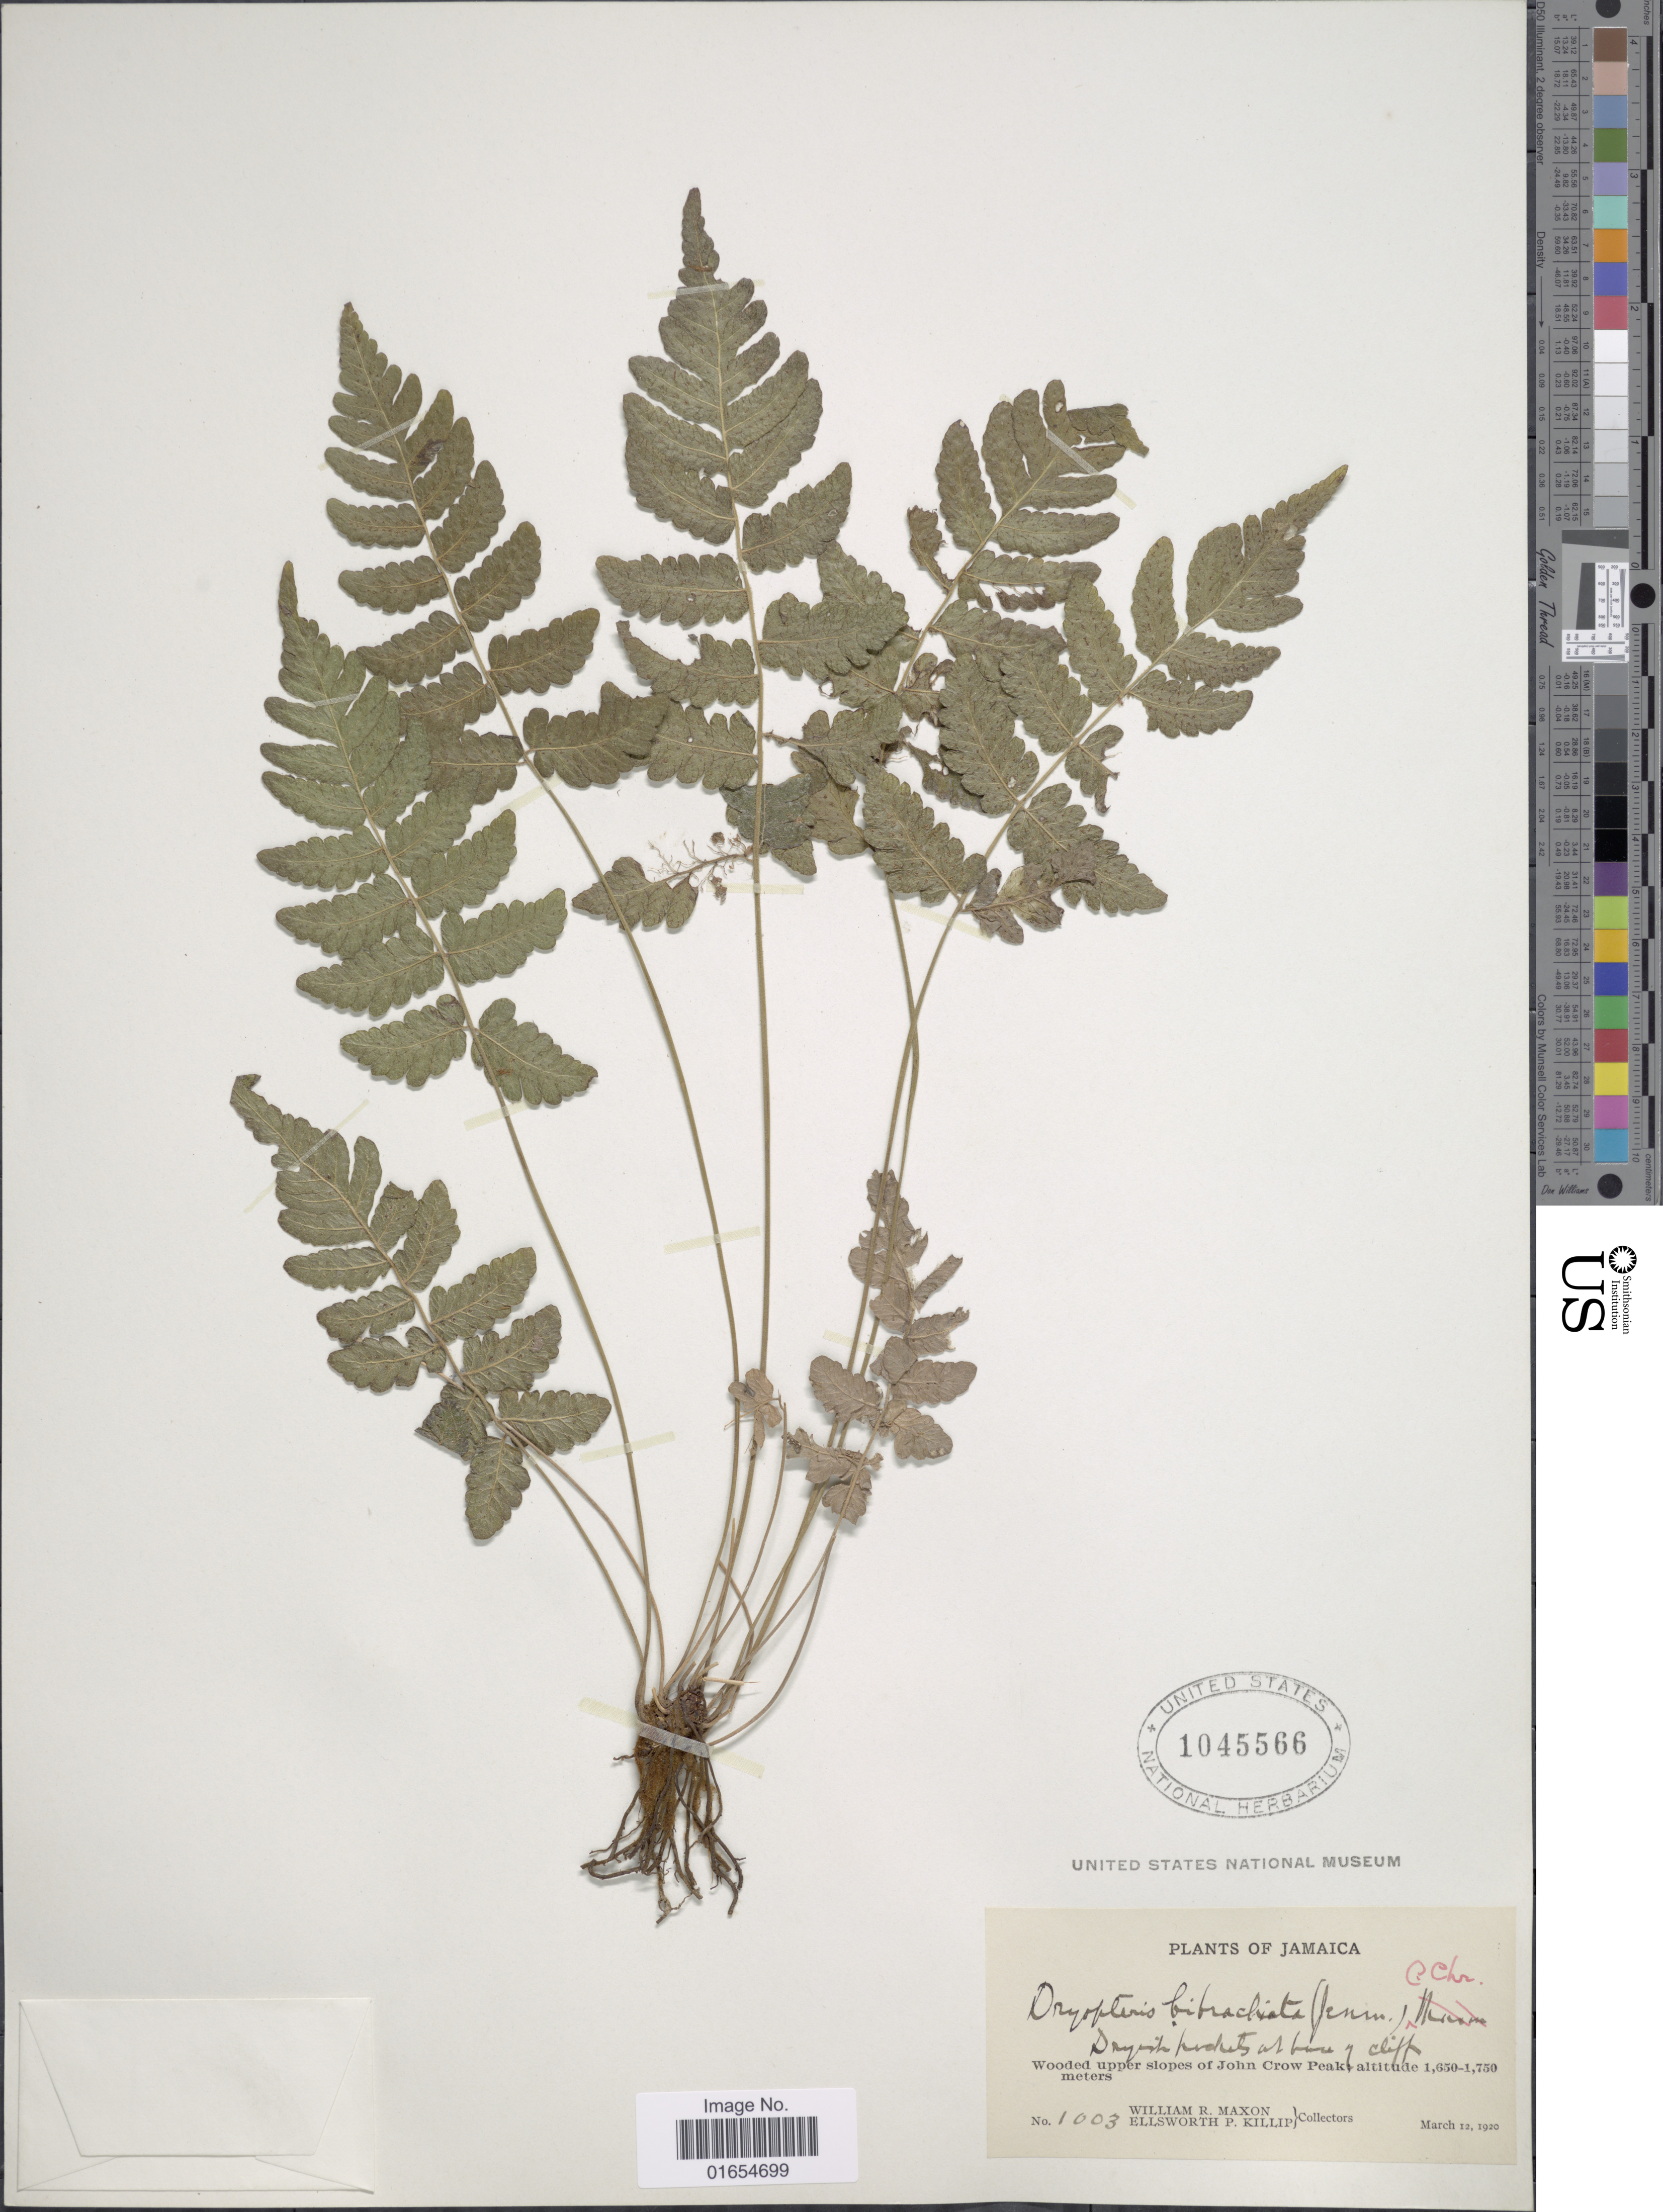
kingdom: Plantae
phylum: Tracheophyta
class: Polypodiopsida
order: Polypodiales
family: Thelypteridaceae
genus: Goniopteris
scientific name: Goniopteris pellita (Willd.) comb. nov., ined 2015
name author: (Willd.)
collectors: W. R. Maxon & E. P. Killip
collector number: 1003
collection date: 1920-03-12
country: Jamaica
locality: Wooded upper slopes of John Crow Peak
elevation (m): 1650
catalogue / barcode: US 1045566